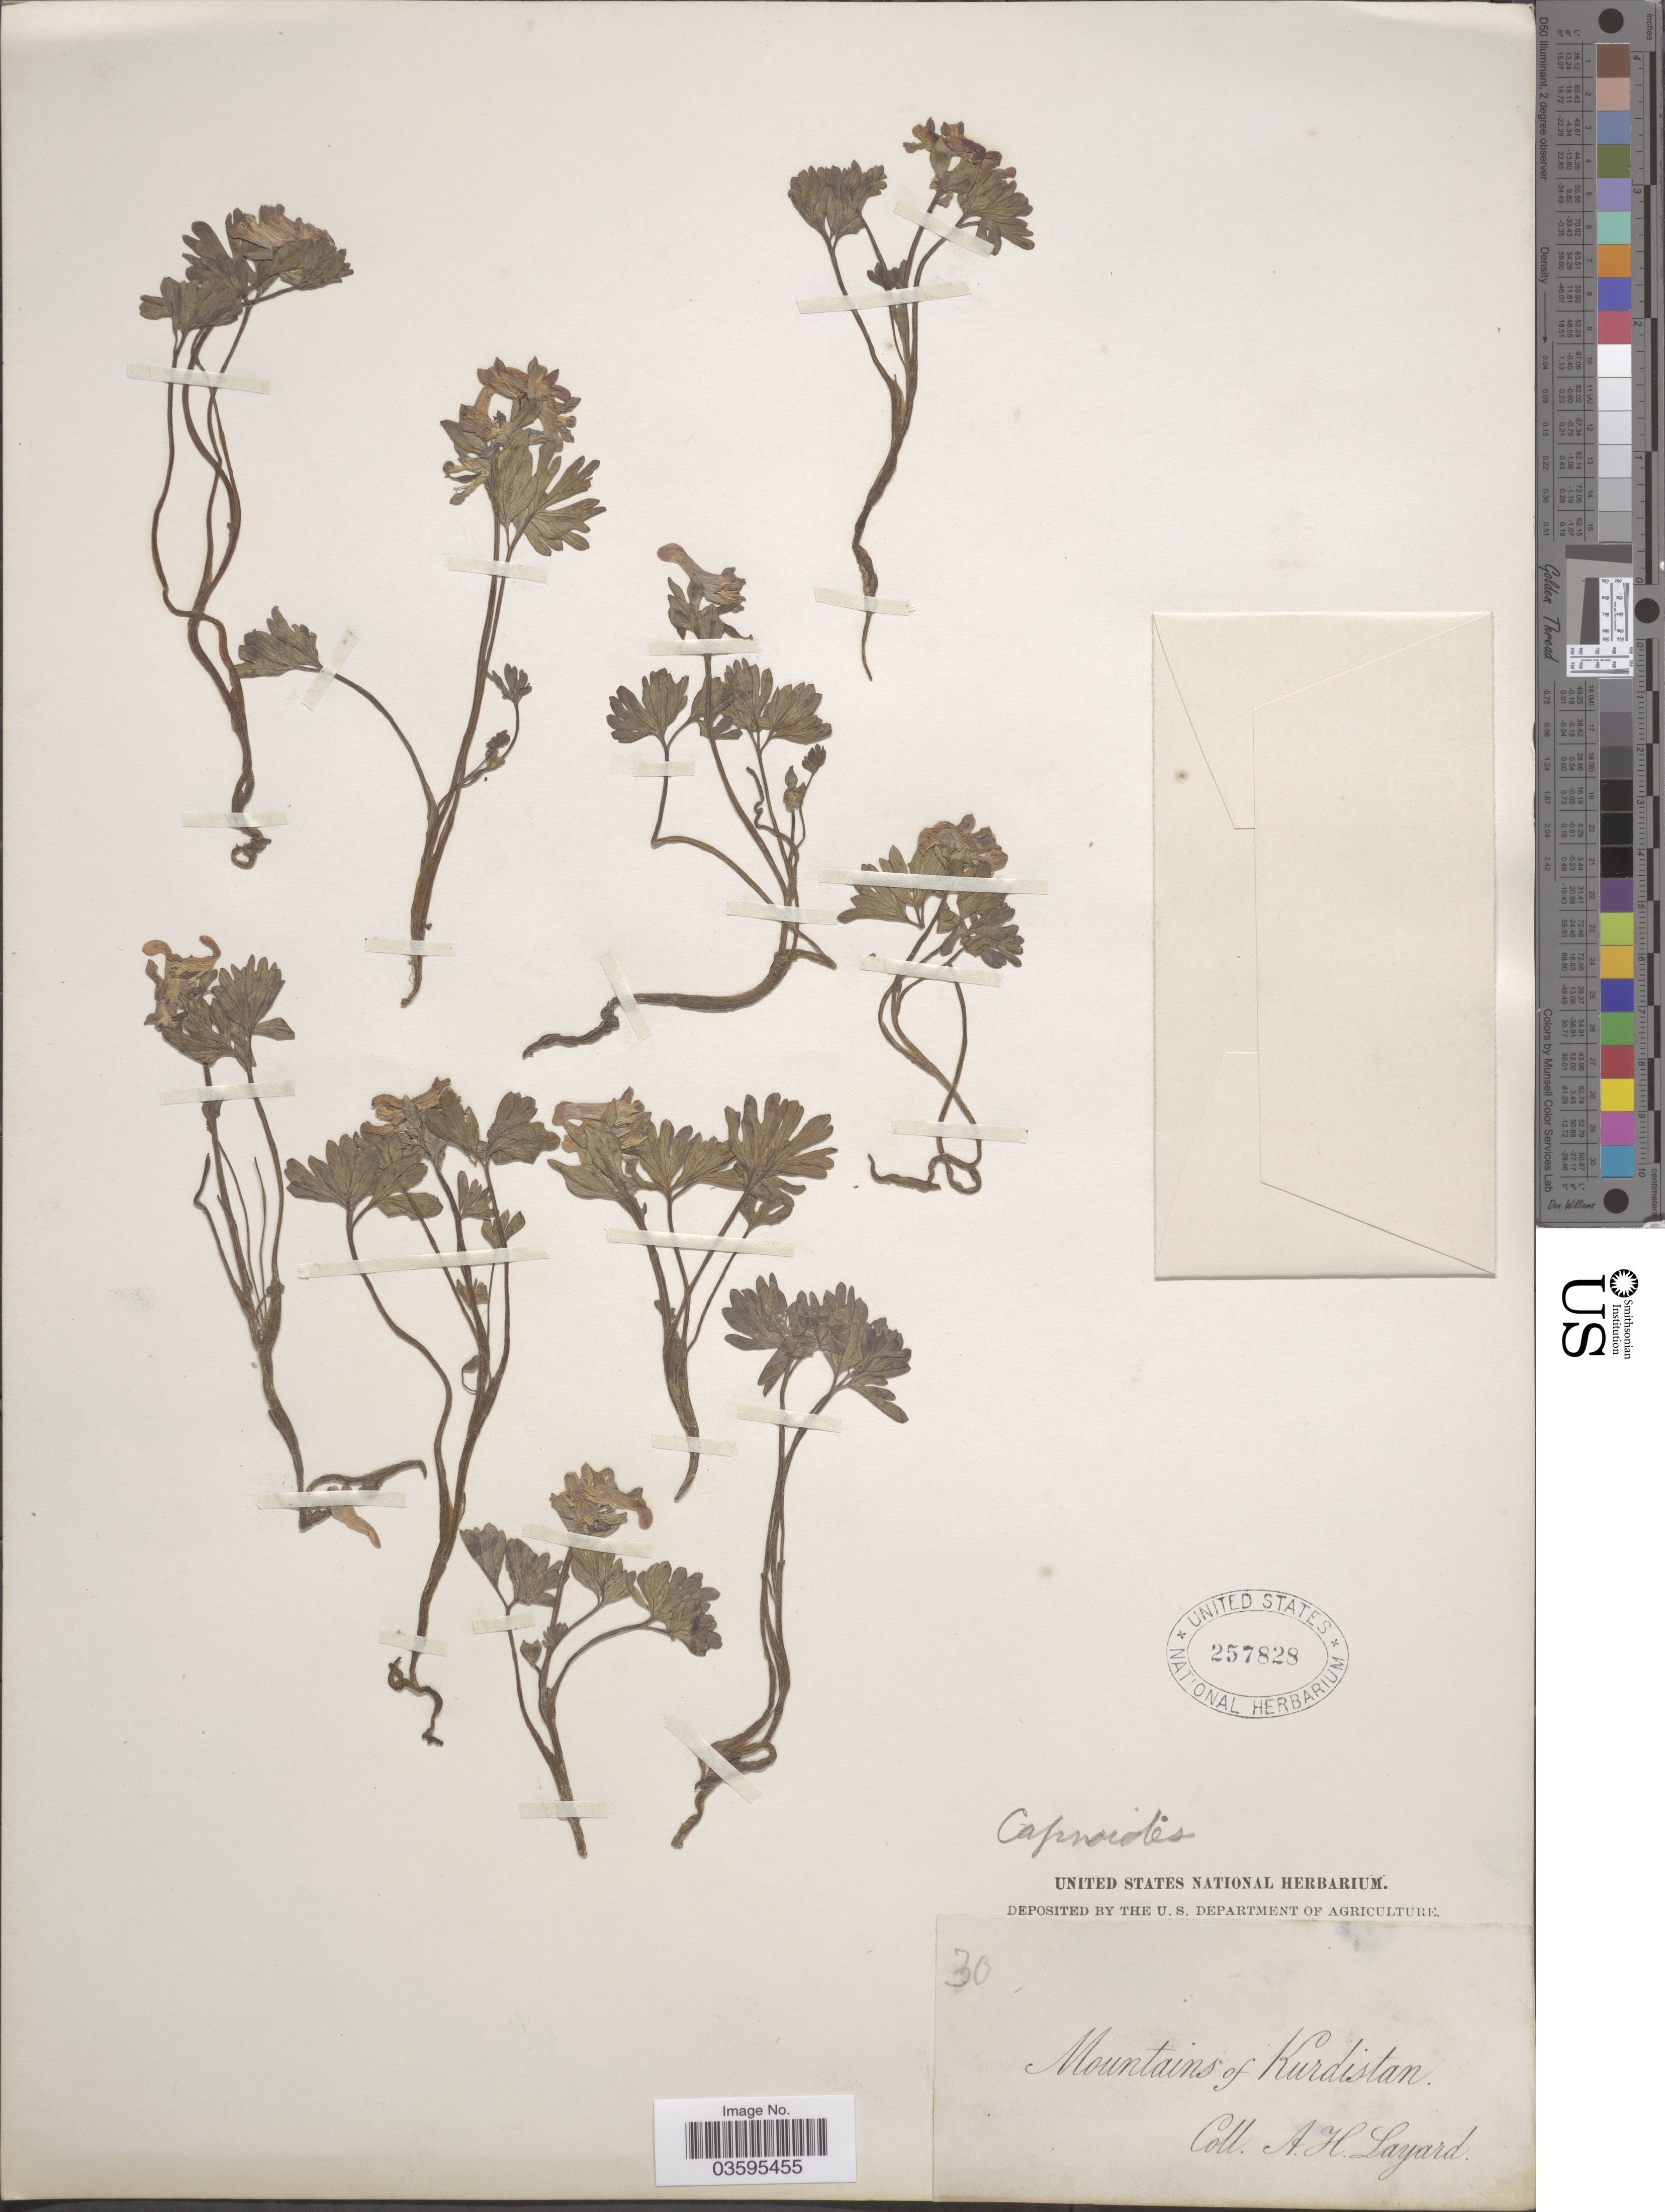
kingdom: Plantae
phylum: Tracheophyta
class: Magnoliopsida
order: Ranunculales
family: Papaveraceae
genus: Corydalis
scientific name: Corydalis sp.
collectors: A. Layard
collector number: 30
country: Iran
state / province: Kurdistan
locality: Mountains of Kurdistan.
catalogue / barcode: US 257828